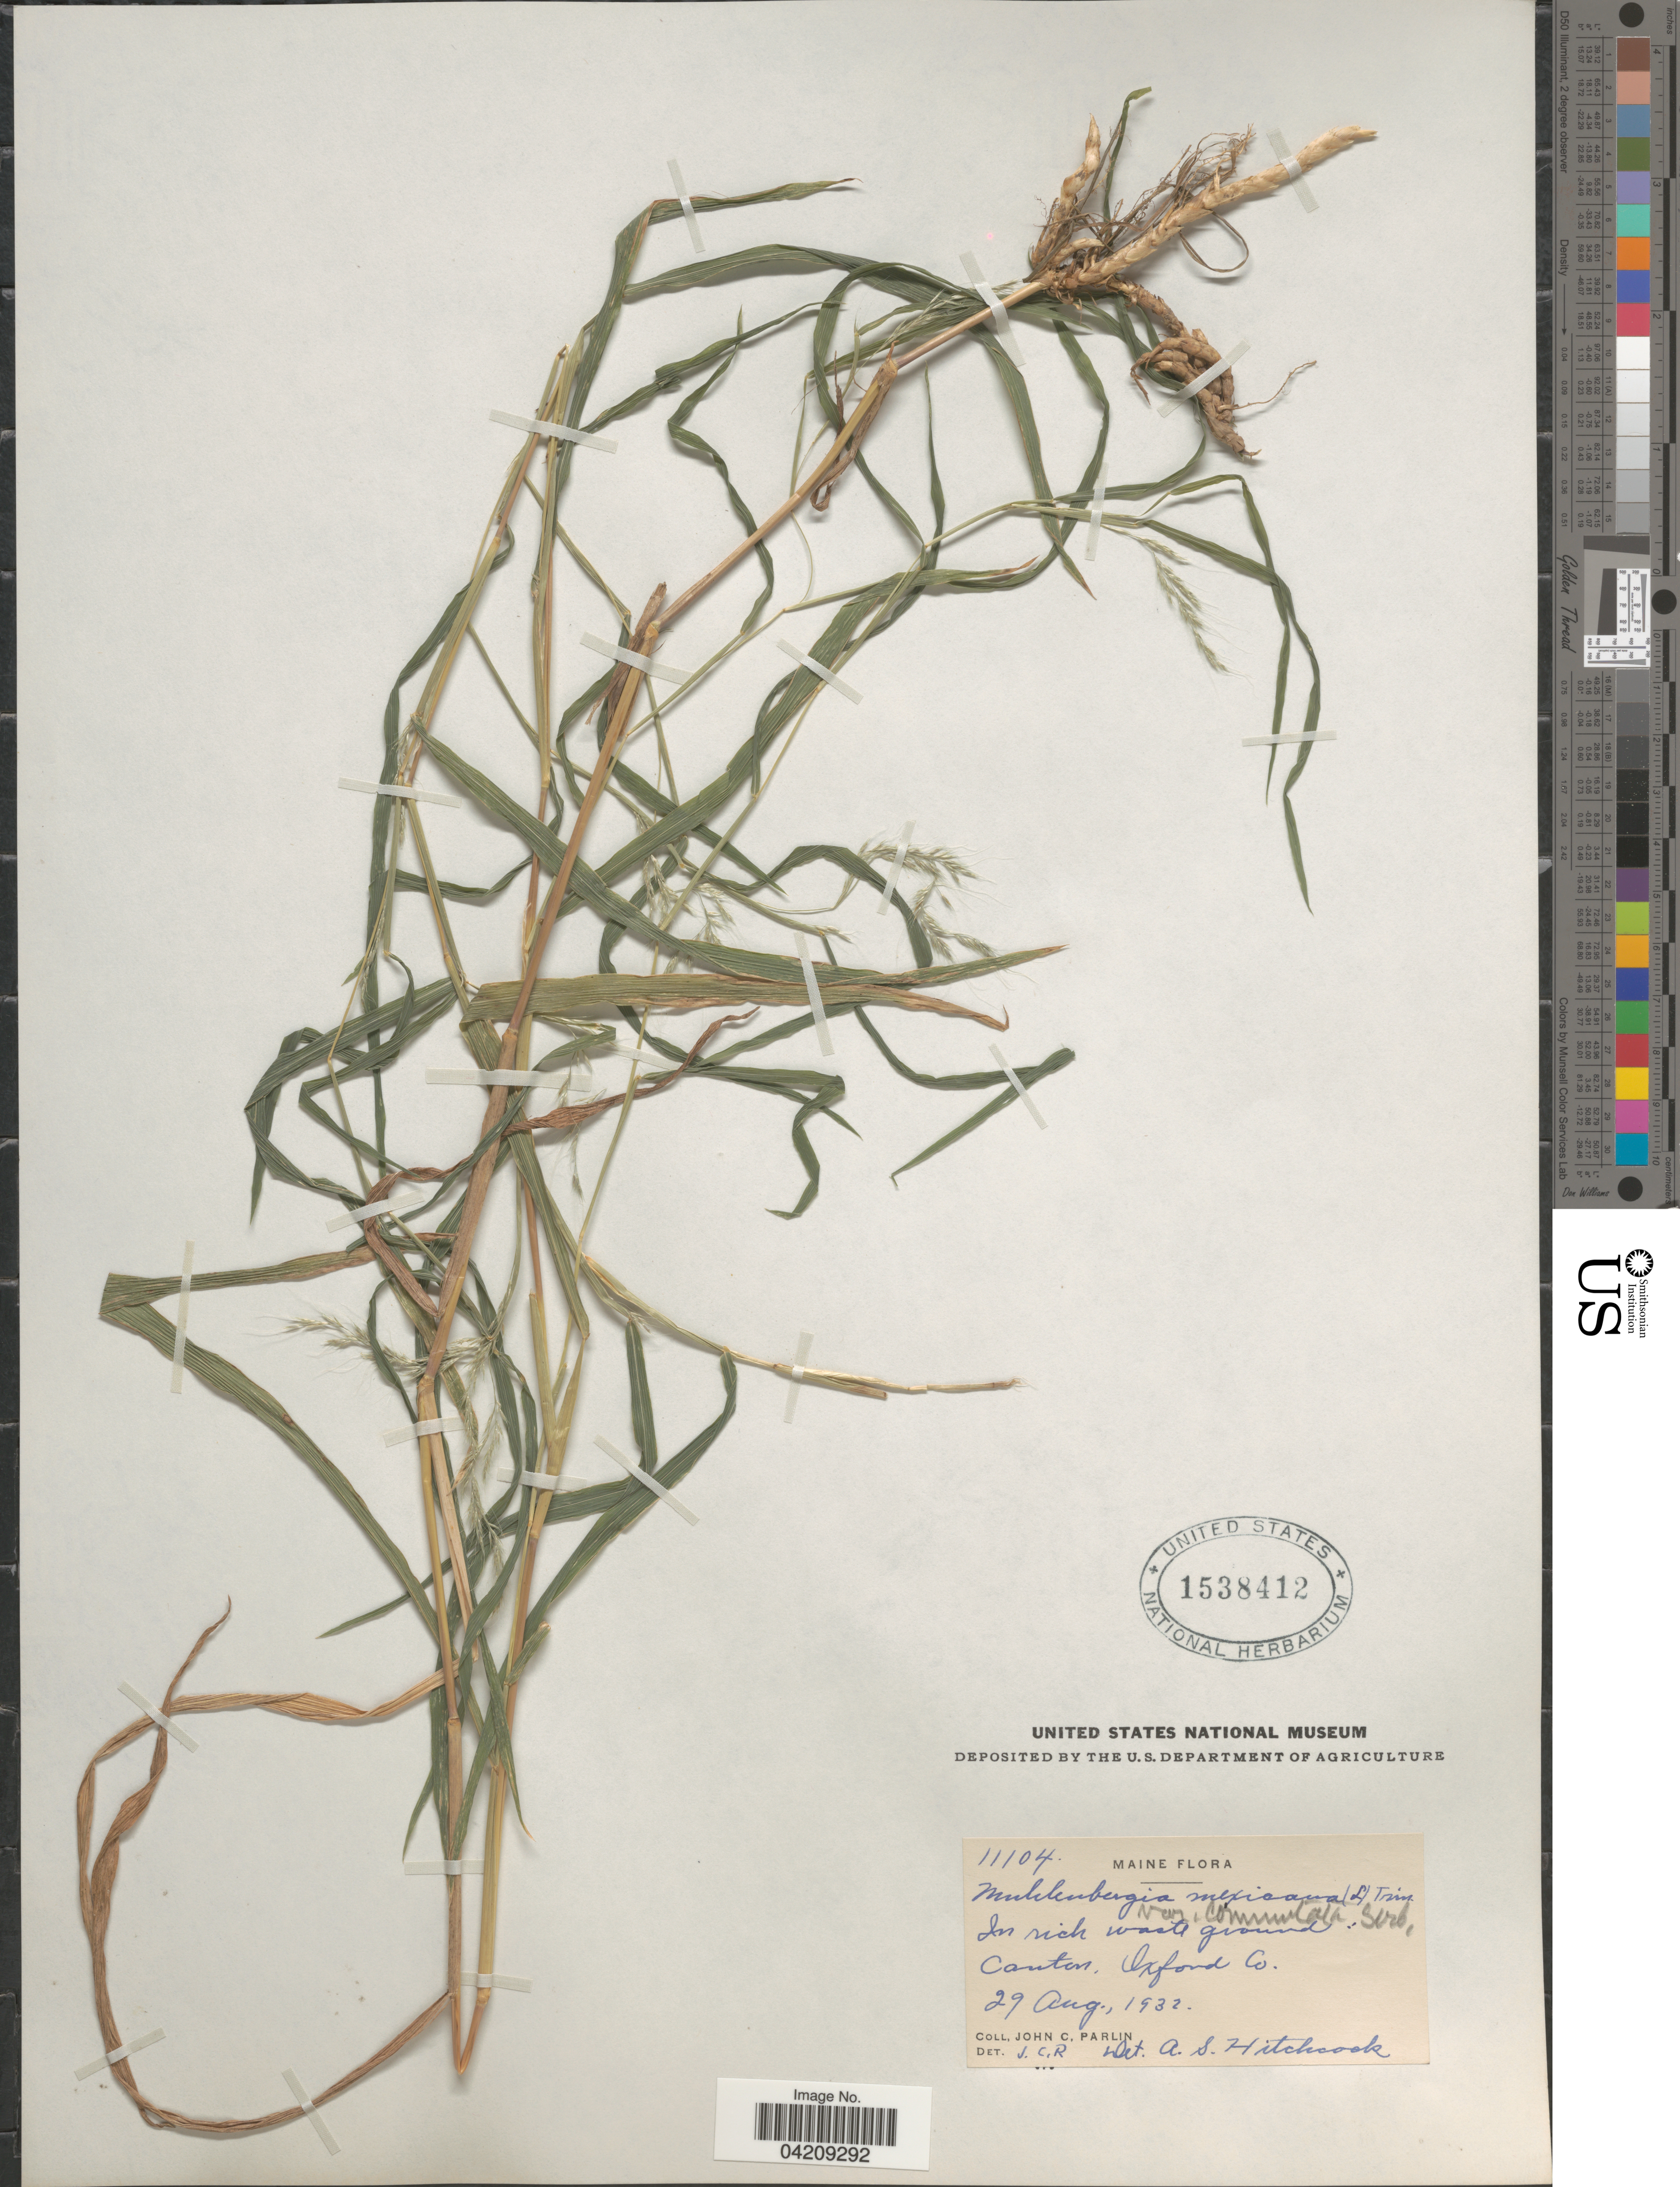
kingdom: Plantae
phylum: Tracheophyta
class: Liliopsida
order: Poales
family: Poaceae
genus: Muhlenbergia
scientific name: Muhlenbergia frondosa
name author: (Poir.) Fernald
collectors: J. Parlin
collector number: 11104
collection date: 1932-08-29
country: United States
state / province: Maine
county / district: Oxford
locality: Canton, Oxford Co.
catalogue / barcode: US 1538412